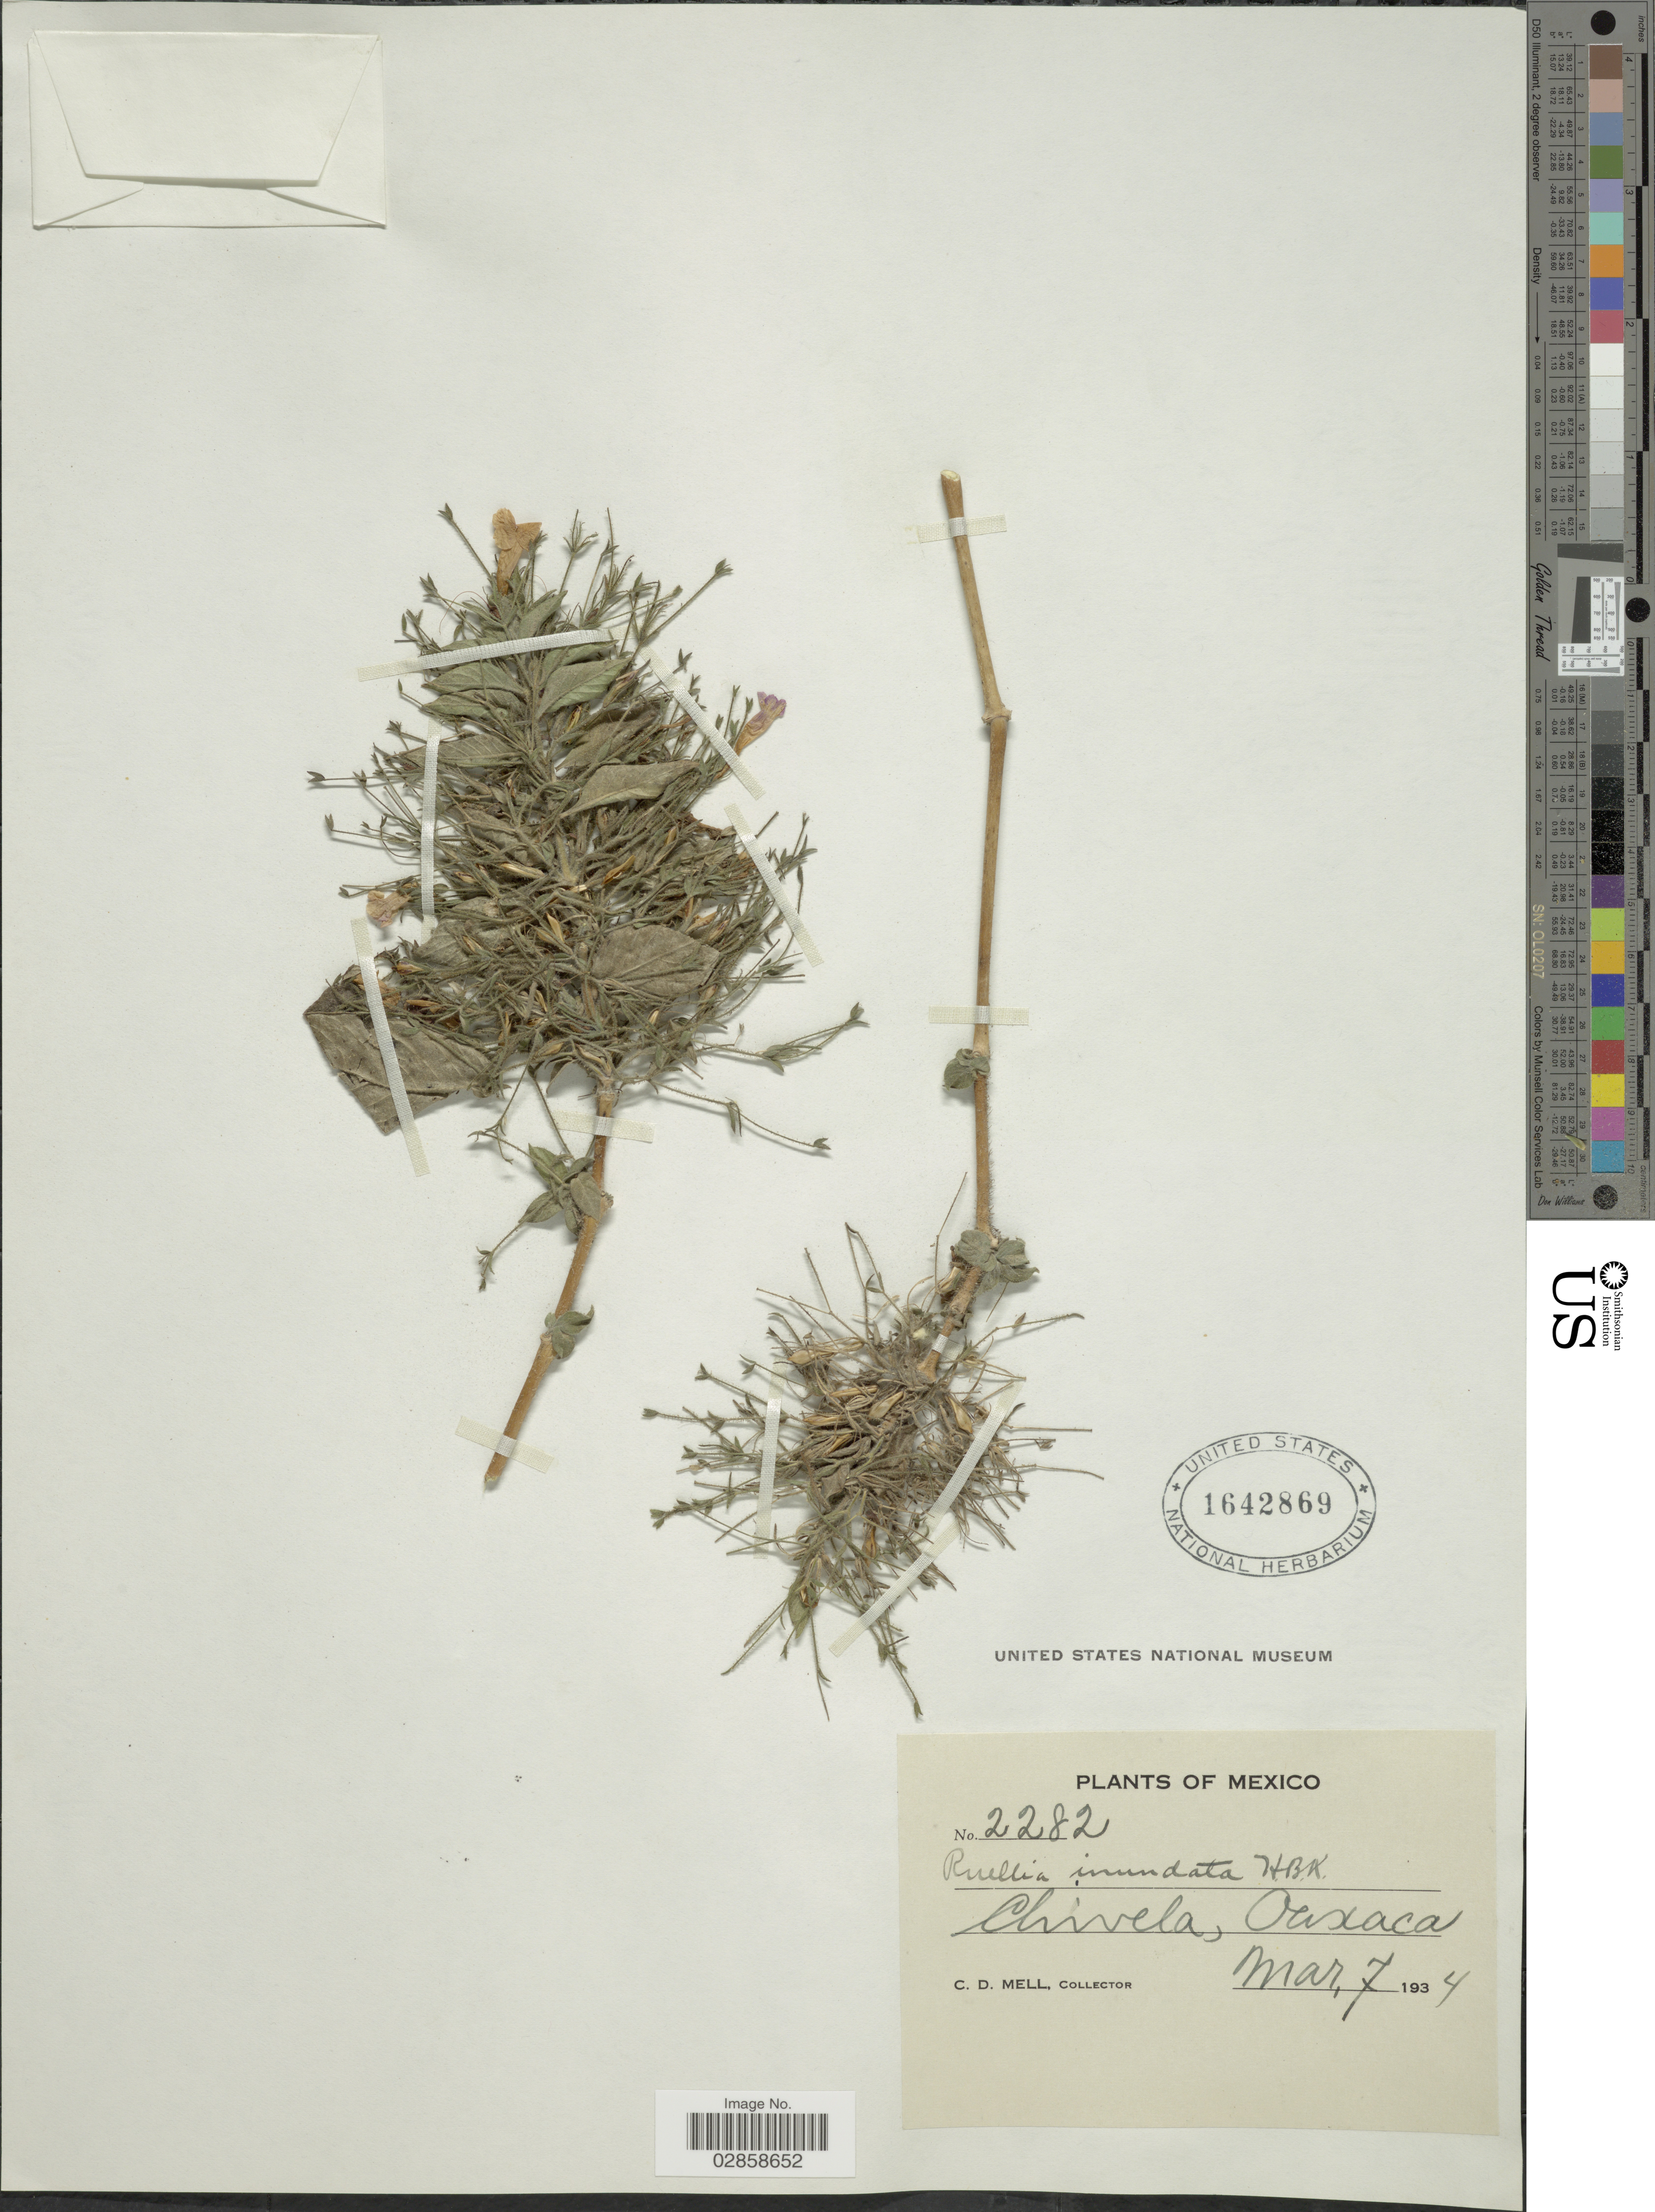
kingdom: Plantae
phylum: Tracheophyta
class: Magnoliopsida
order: Lamiales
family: Acanthaceae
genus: Ruellia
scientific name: Ruellia inundata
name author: Kunth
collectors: C. D. Mell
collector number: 2282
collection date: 1934-03-07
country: Mexico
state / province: Oaxaca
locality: Chivela.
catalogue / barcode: US 1642869